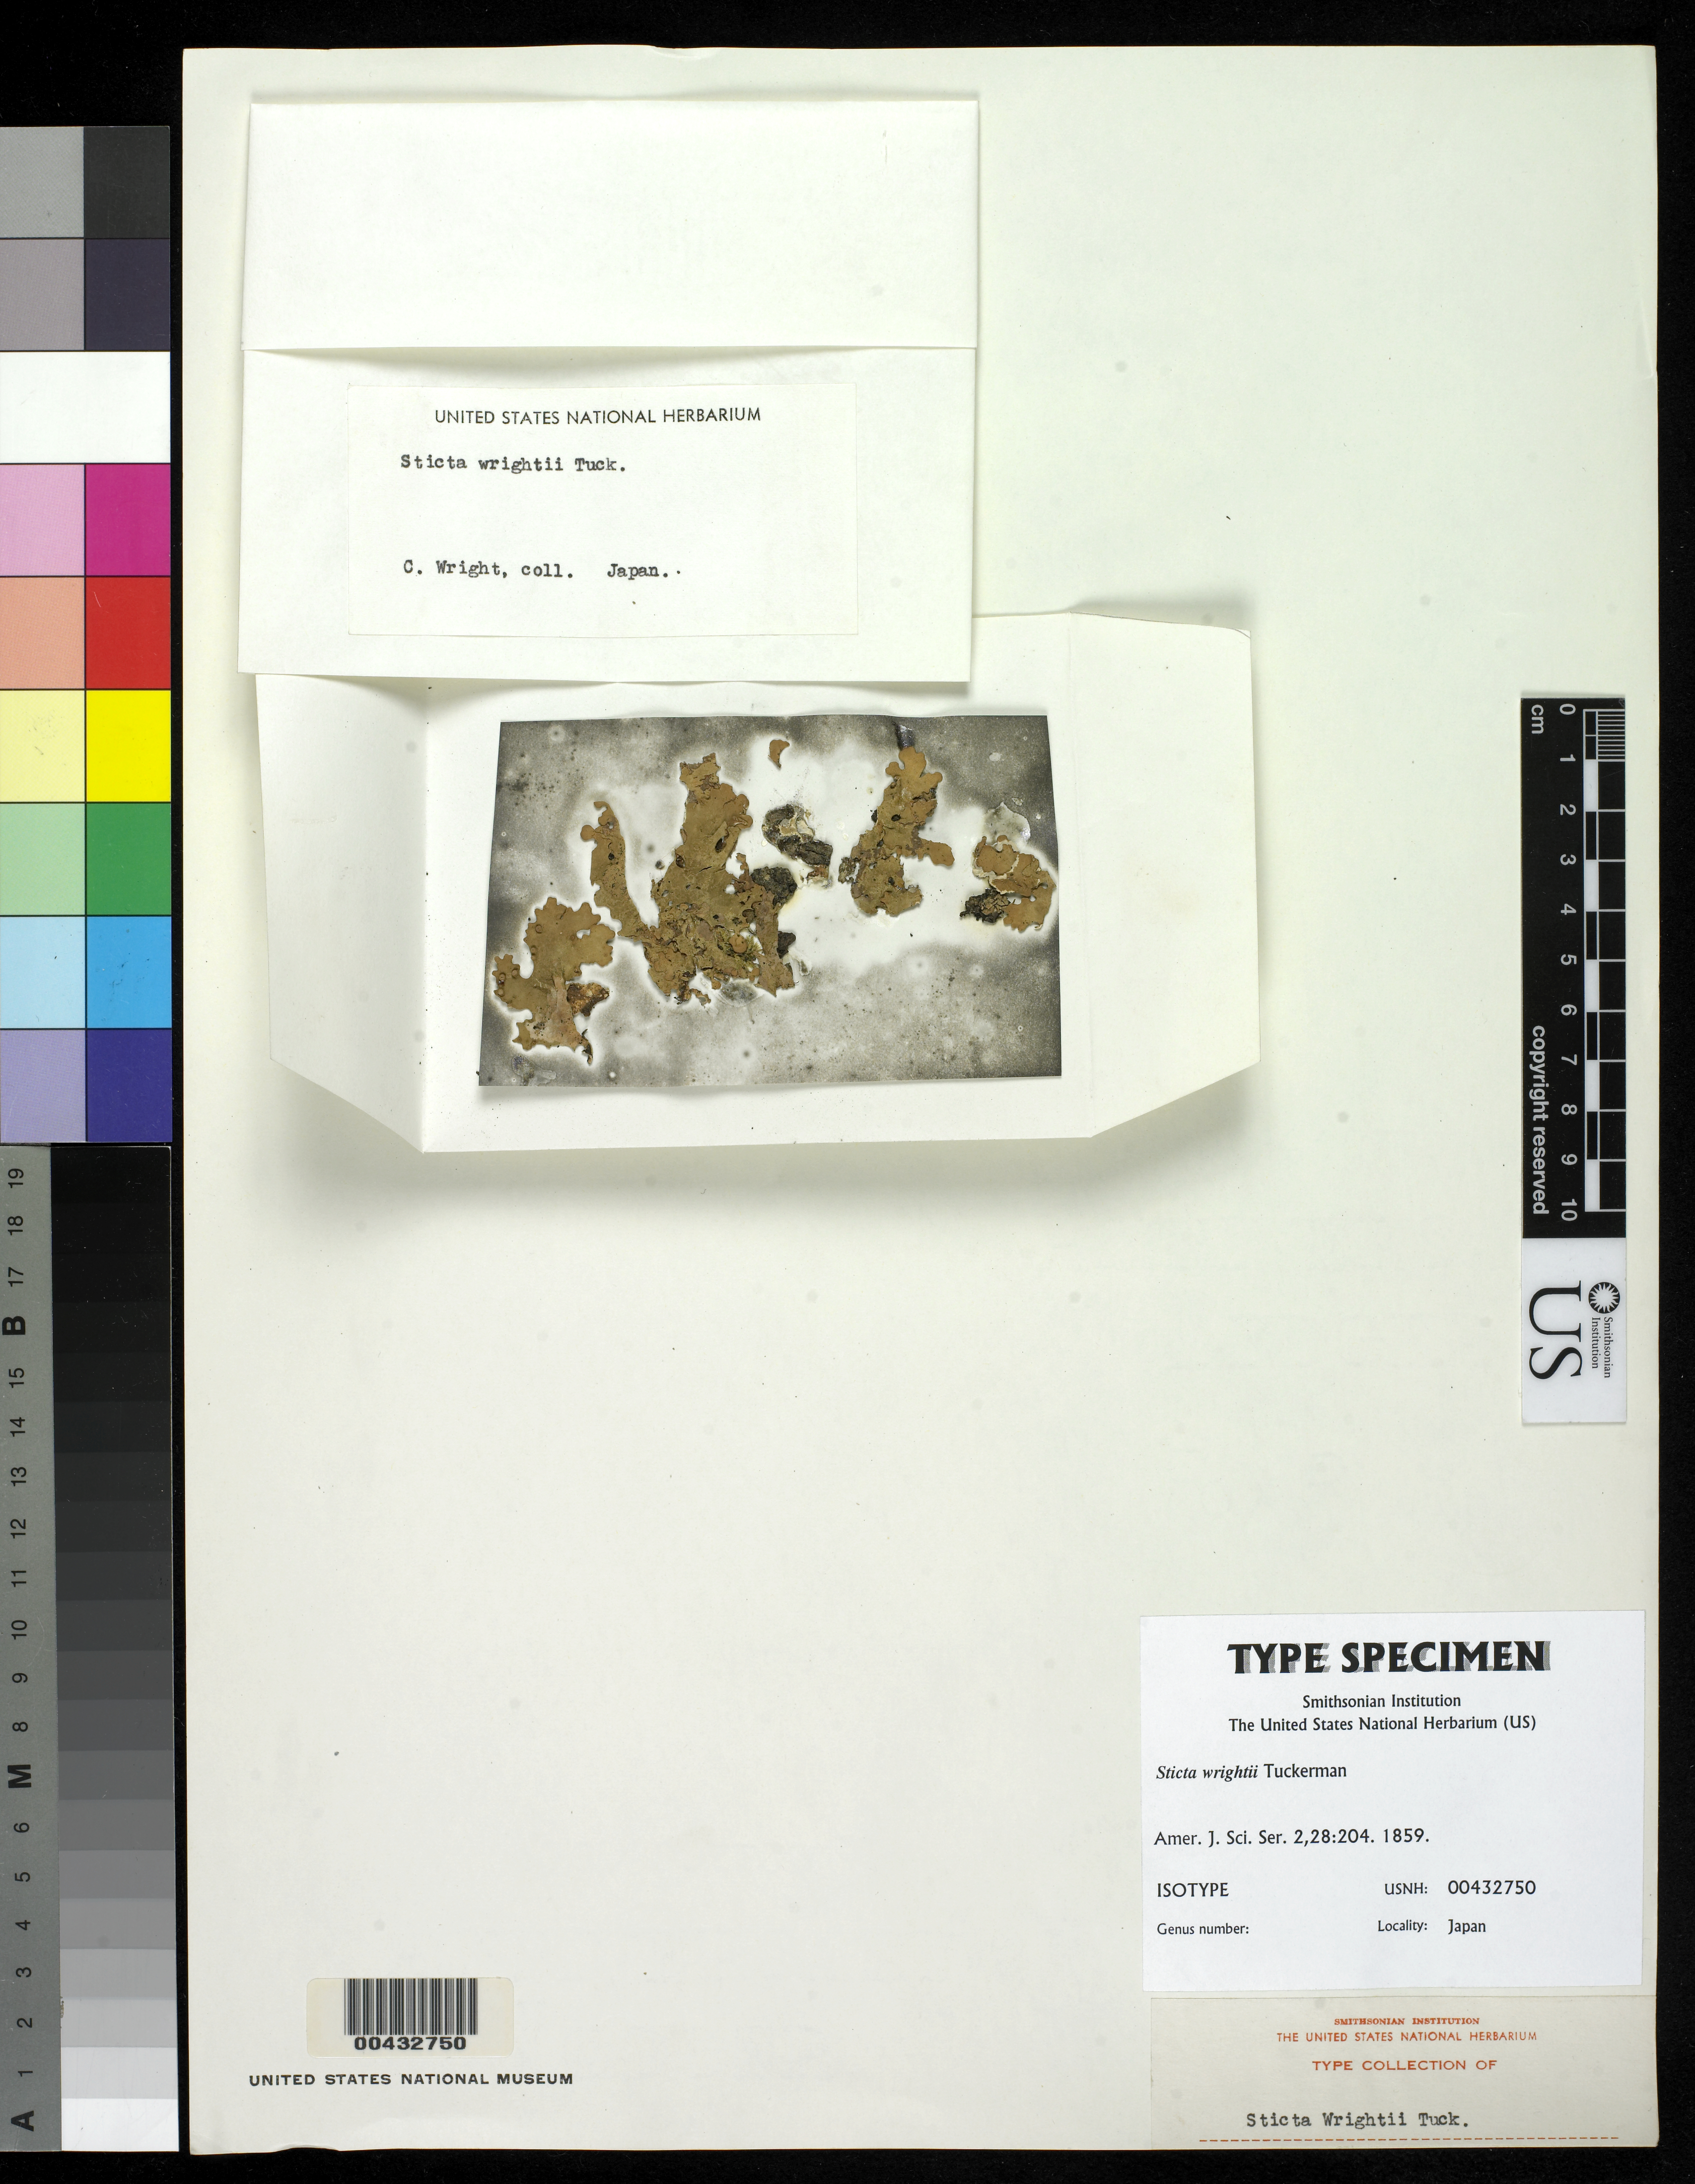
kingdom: Fungi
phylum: Ascomycota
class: Lecanoromycetes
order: Peltigerales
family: Lobariaceae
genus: Sticta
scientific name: Sticta wrightii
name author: Tuck.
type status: Isotype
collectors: C. Wright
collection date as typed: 1853 to -- --- 1856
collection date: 1853/1856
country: Japan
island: Honshu